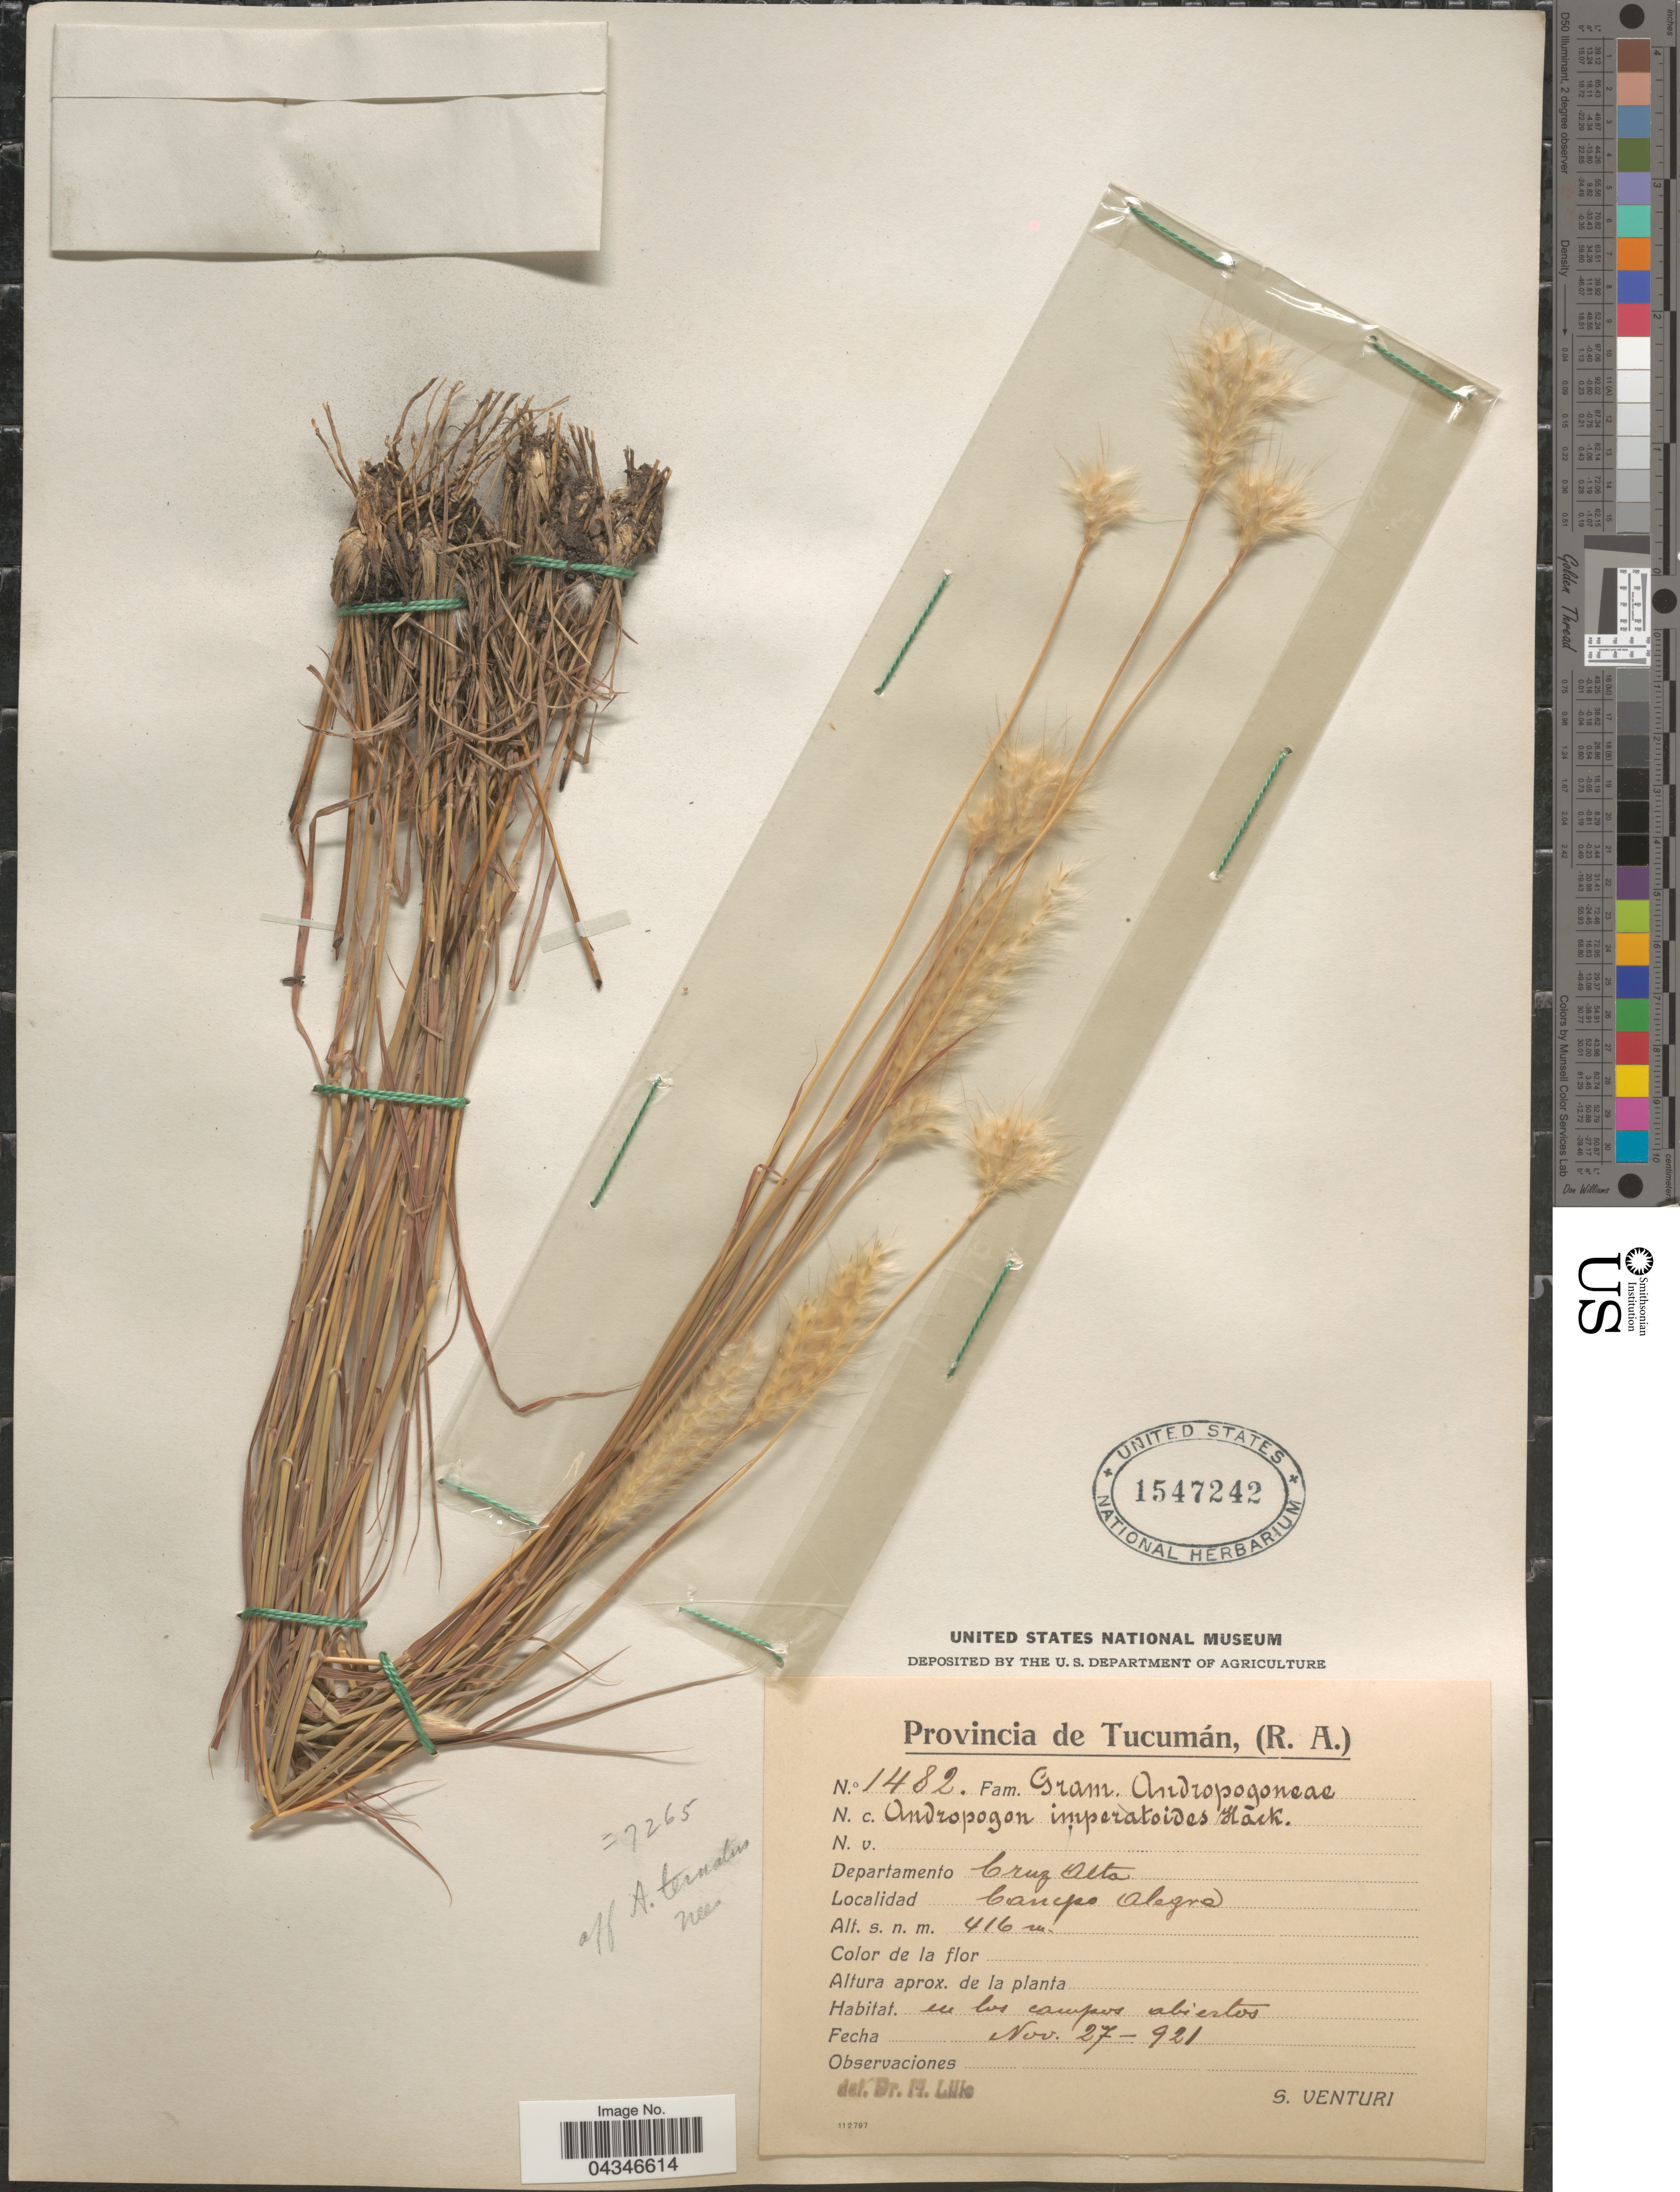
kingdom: Plantae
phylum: Tracheophyta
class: Liliopsida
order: Poales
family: Poaceae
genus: Andropogon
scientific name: Andropogon vetus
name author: Sohns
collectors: S. Venturi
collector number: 1482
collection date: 1921-11-27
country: Argentina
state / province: Tucuman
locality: Departament Cruz Alta. Campo Alegre.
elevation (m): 416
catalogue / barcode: US 1547242